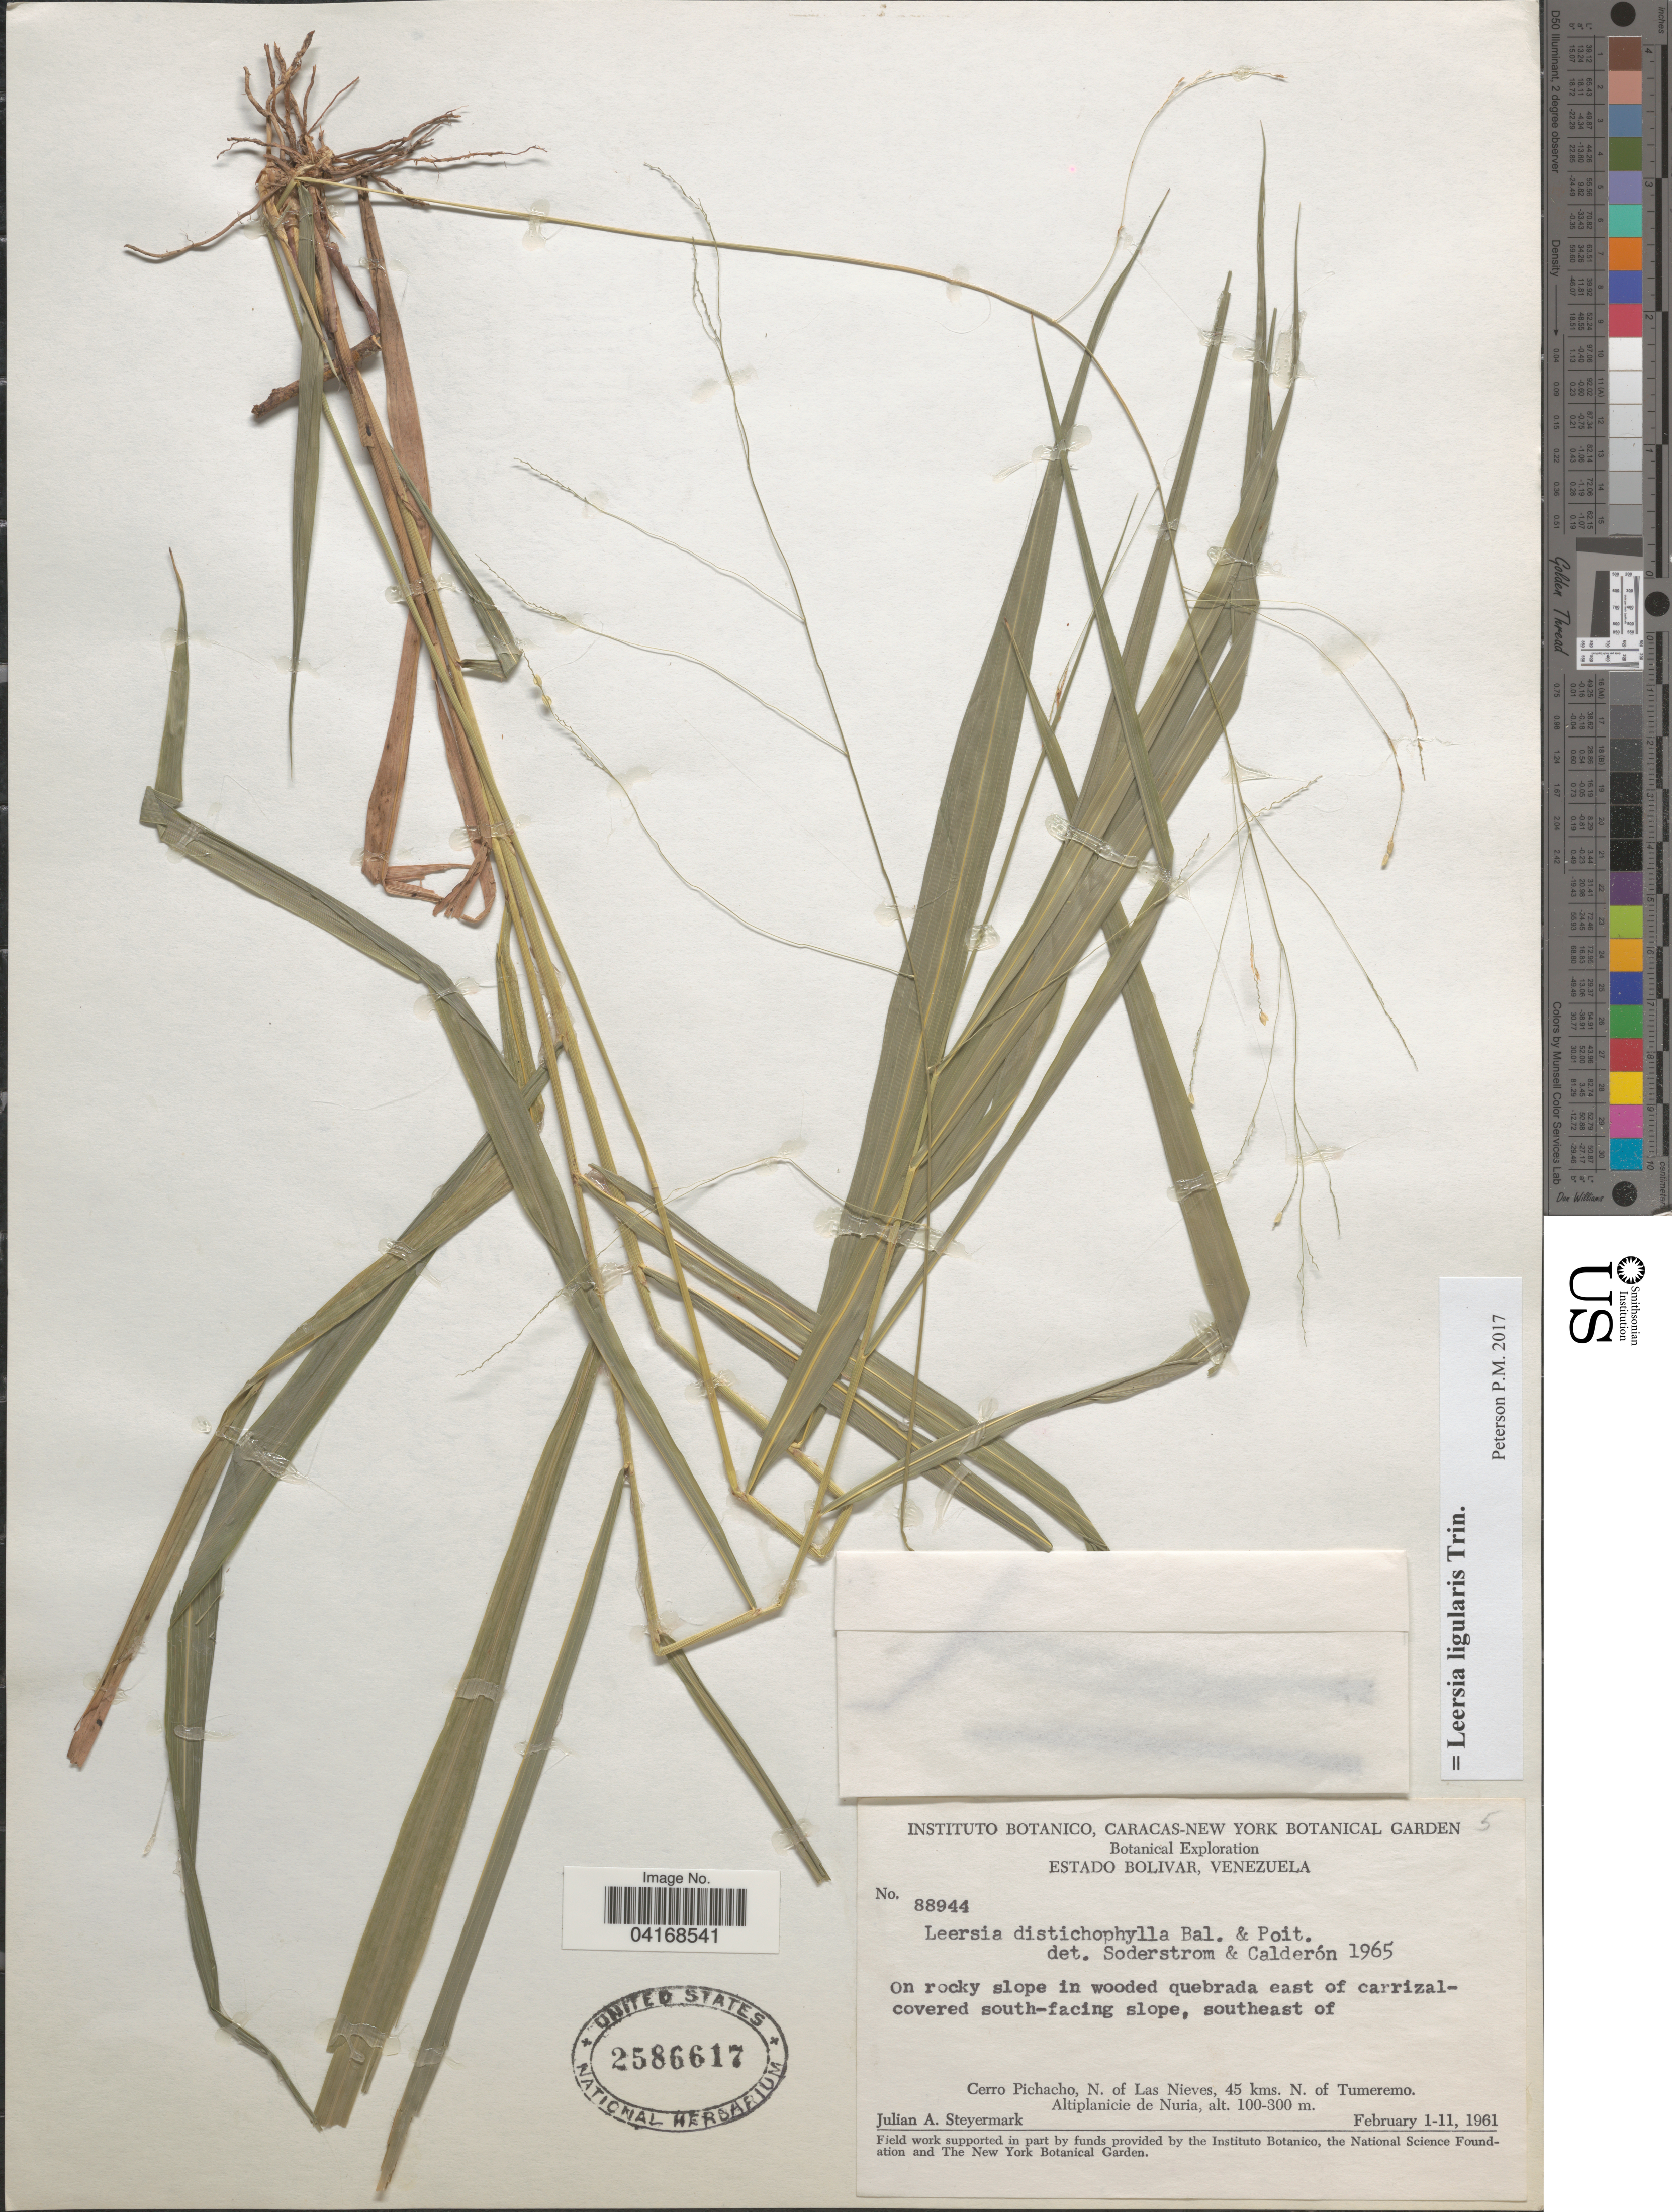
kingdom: Plantae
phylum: Tracheophyta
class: Liliopsida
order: Poales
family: Poaceae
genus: Leersia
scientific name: Leersia ligularis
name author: Trin.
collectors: J. Steyermark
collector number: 88944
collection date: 1961-02-01/1961-02-11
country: Venezuela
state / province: Bolivar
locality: Botanical Exploration. On rocky slope in wooded quebrada east of carrizal-covered south-facing slope, southeast of Cerro Pichacho, N. of Las Nieves, 45 kms. N. of Tumeremo. Altiplanicie de Nuria.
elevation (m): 100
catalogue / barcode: US 2586617